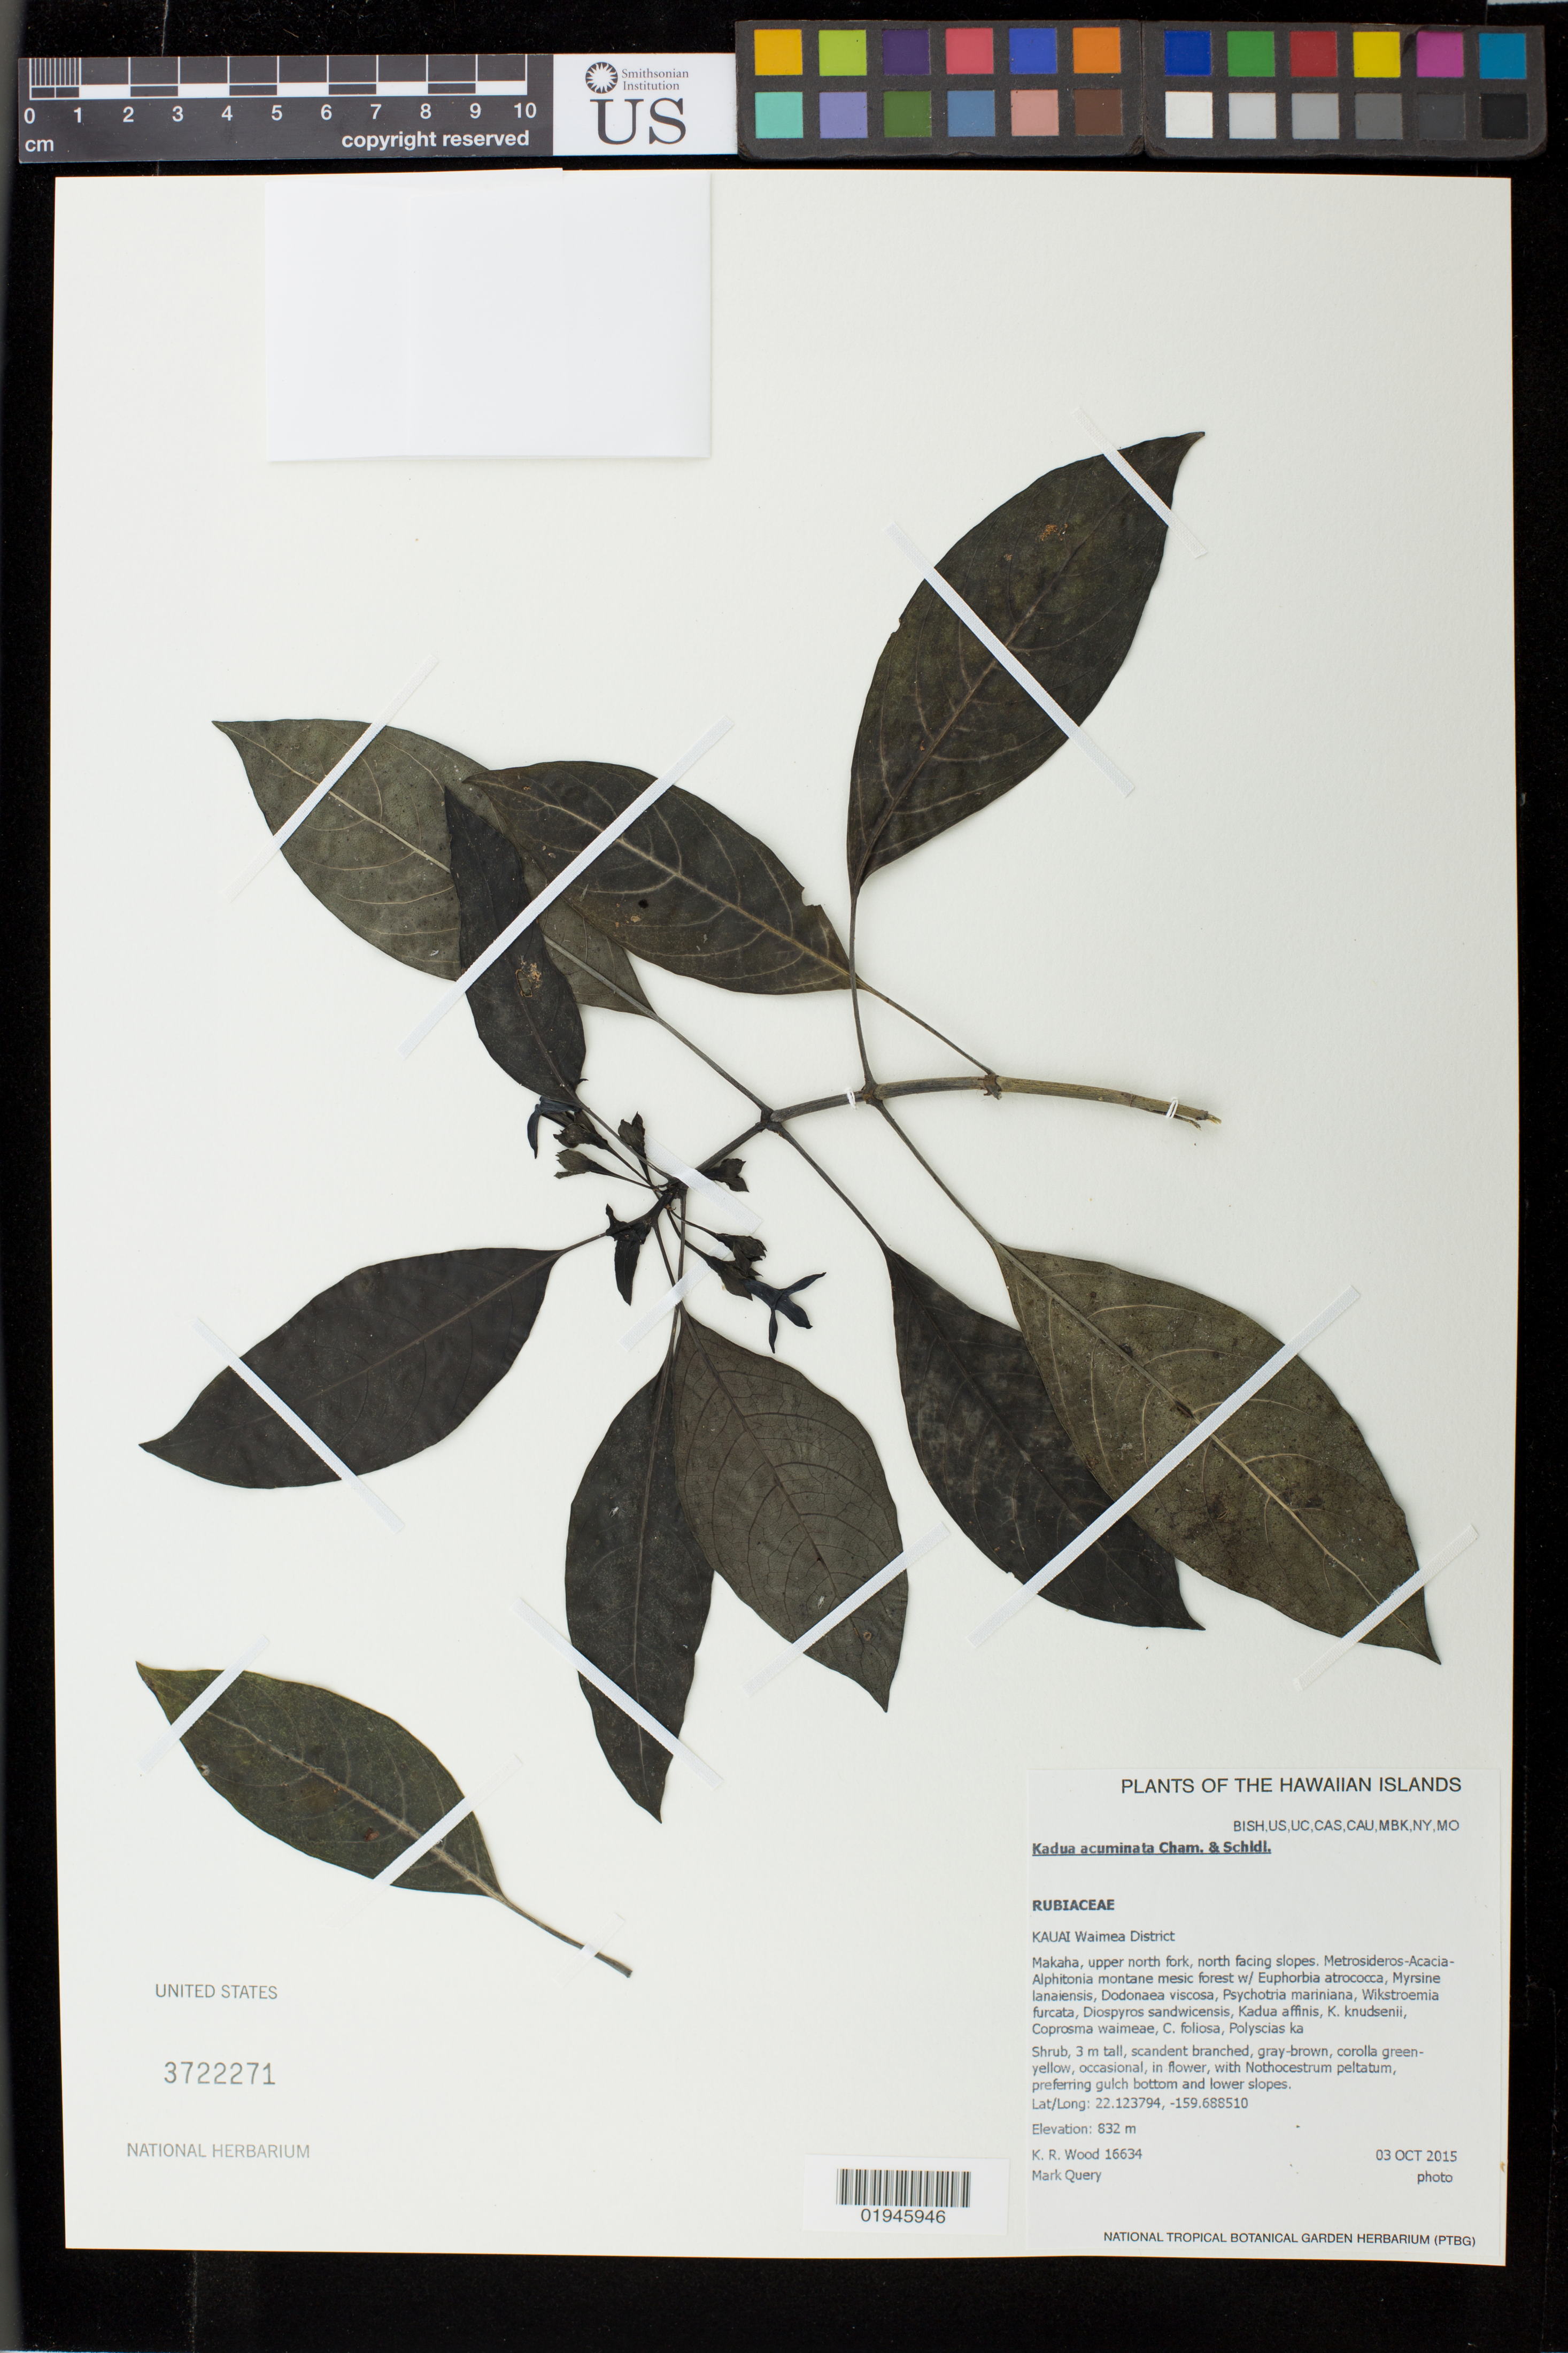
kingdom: Plantae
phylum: Tracheophyta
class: Magnoliopsida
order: Gentianales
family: Rubiaceae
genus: Kadua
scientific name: Kadua acuminata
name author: Cham. & Schltdl.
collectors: K. R. Wood & M. Query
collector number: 16634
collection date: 2016-10-03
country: United States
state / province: Hawaii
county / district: Kauai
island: Kaua'i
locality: Waimea District, Makaha, upper north fork, north facing slopes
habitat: Montane wet forest and riparian habitat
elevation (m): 832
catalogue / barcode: US 3722271